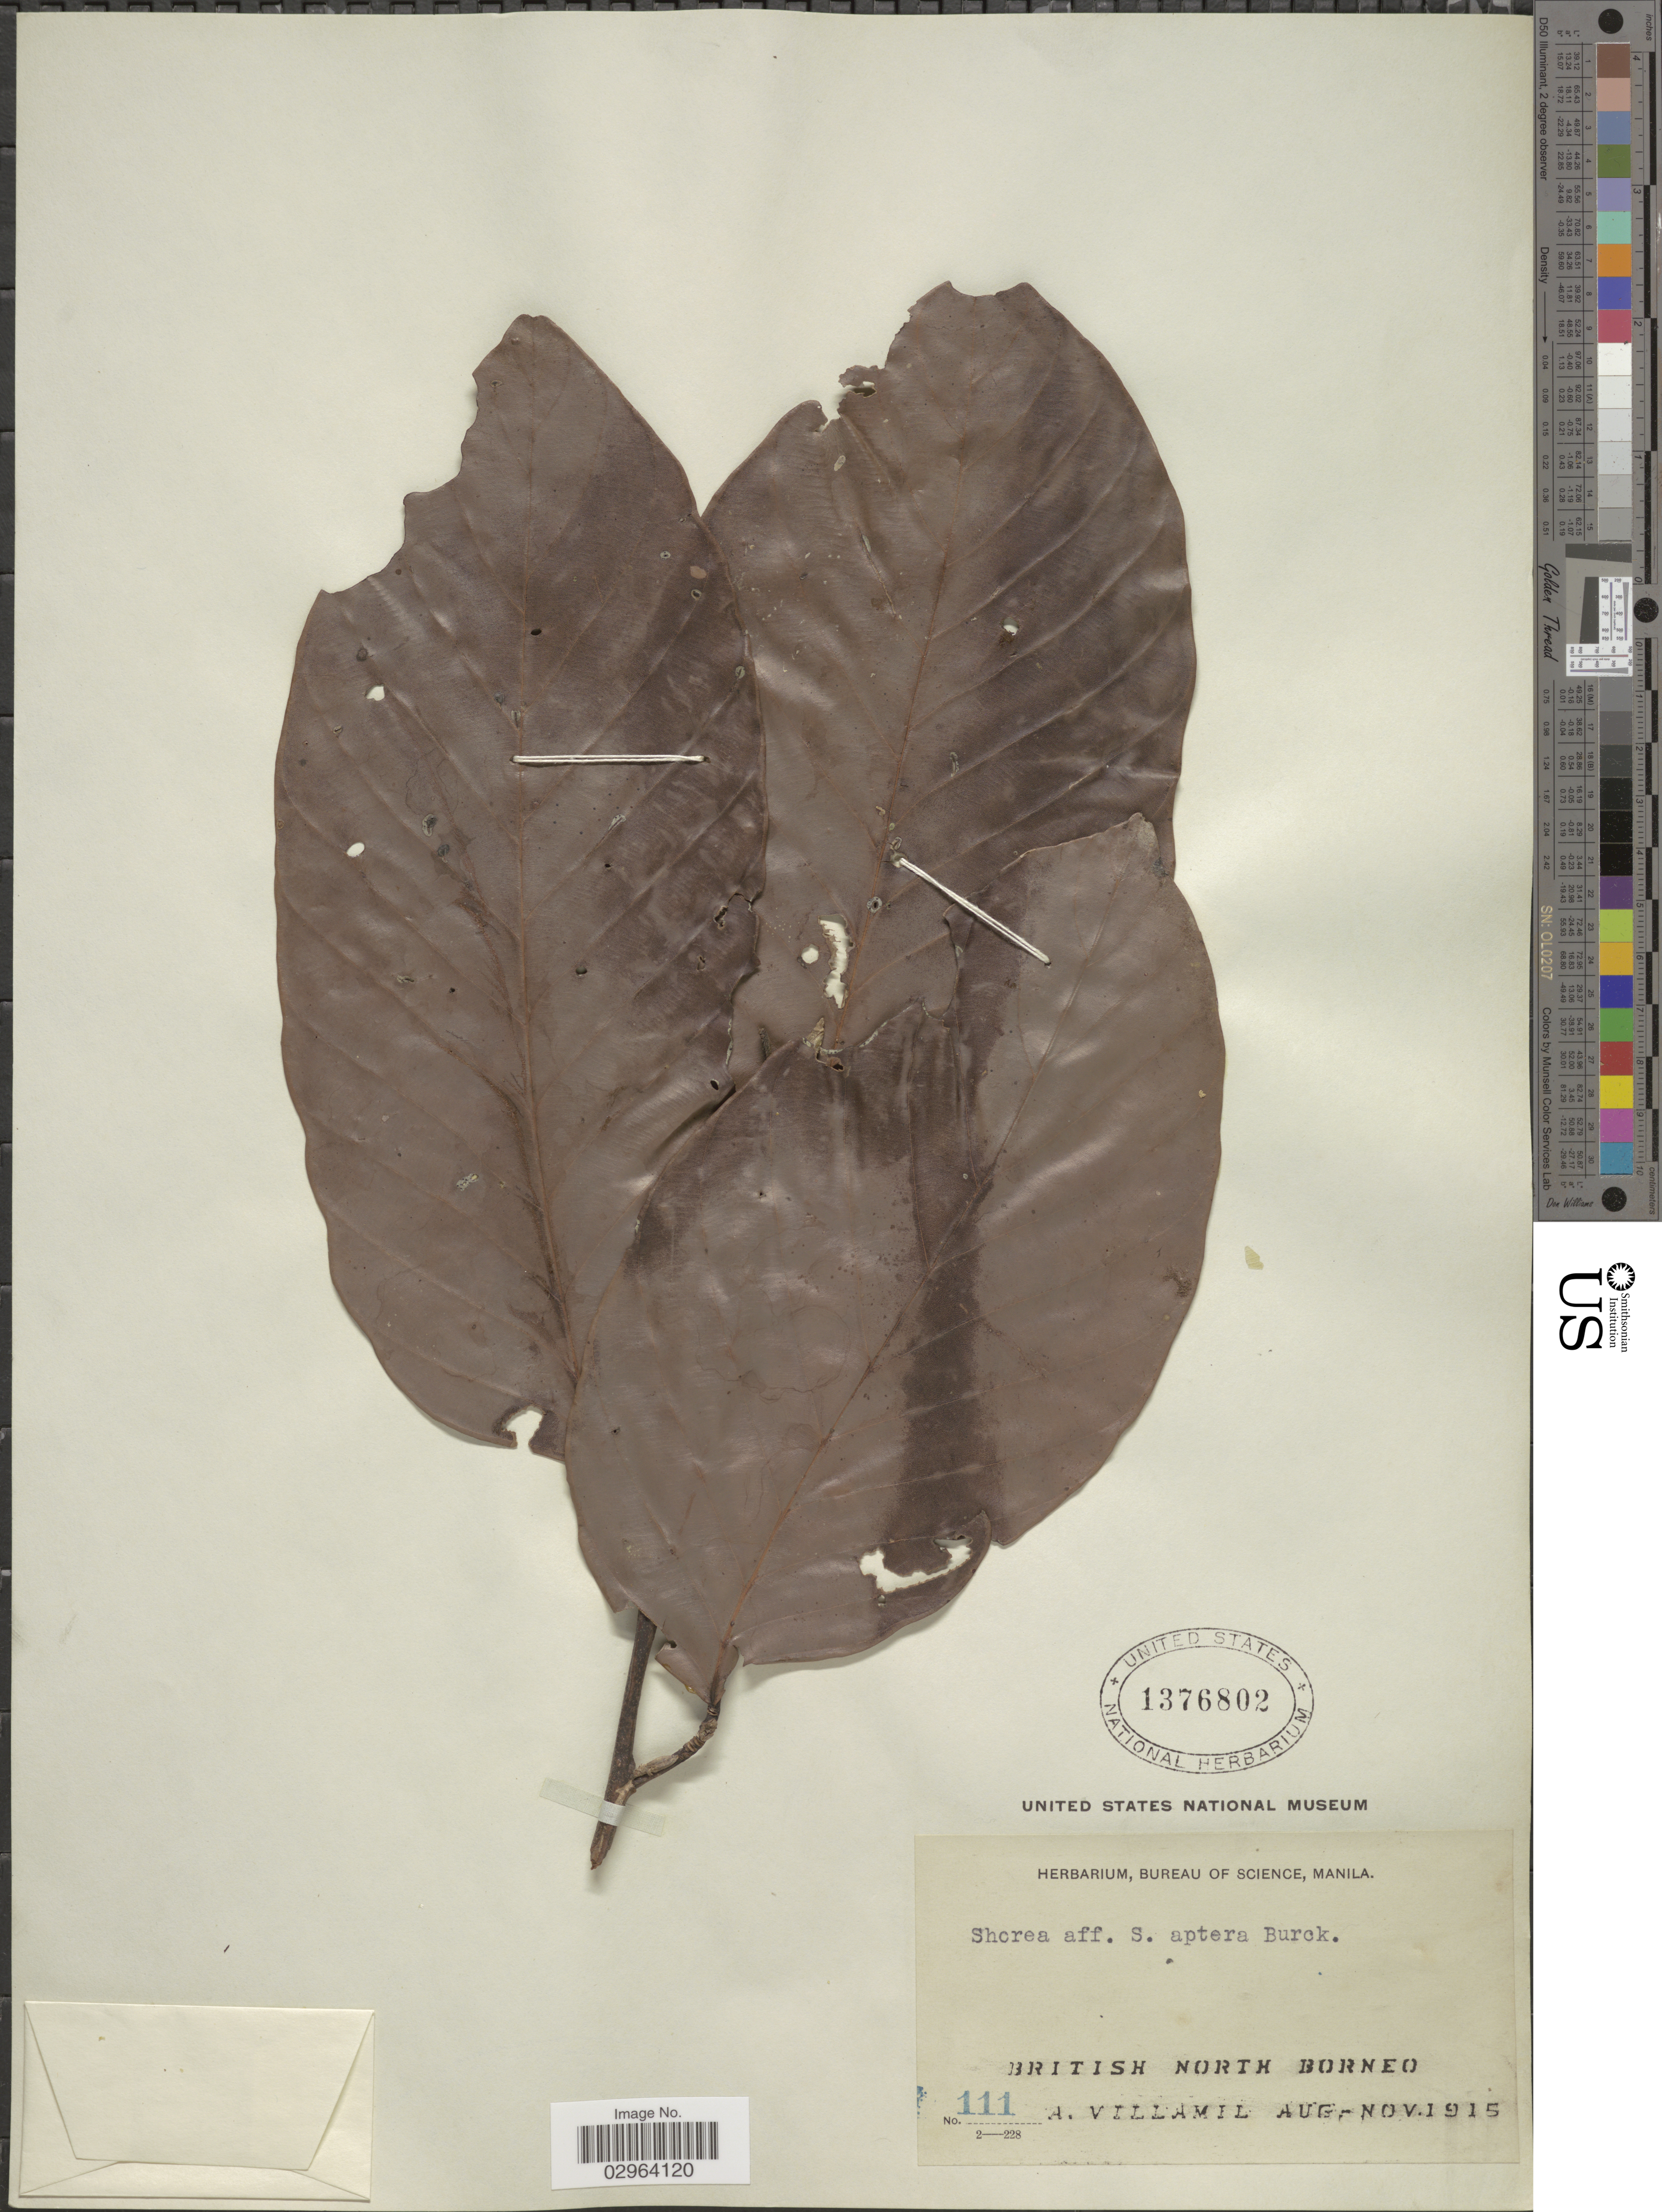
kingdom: Plantae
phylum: Tracheophyta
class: Magnoliopsida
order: Malvales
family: Dipterocarpaceae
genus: Rubroshorea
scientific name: Rubroshorea palembanica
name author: (Miq.) P.S. Ashton & J. Heck.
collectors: A. Villamil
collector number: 111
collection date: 1915-08/1915-11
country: Malaysia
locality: British North Borneo.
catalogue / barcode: US 1376802